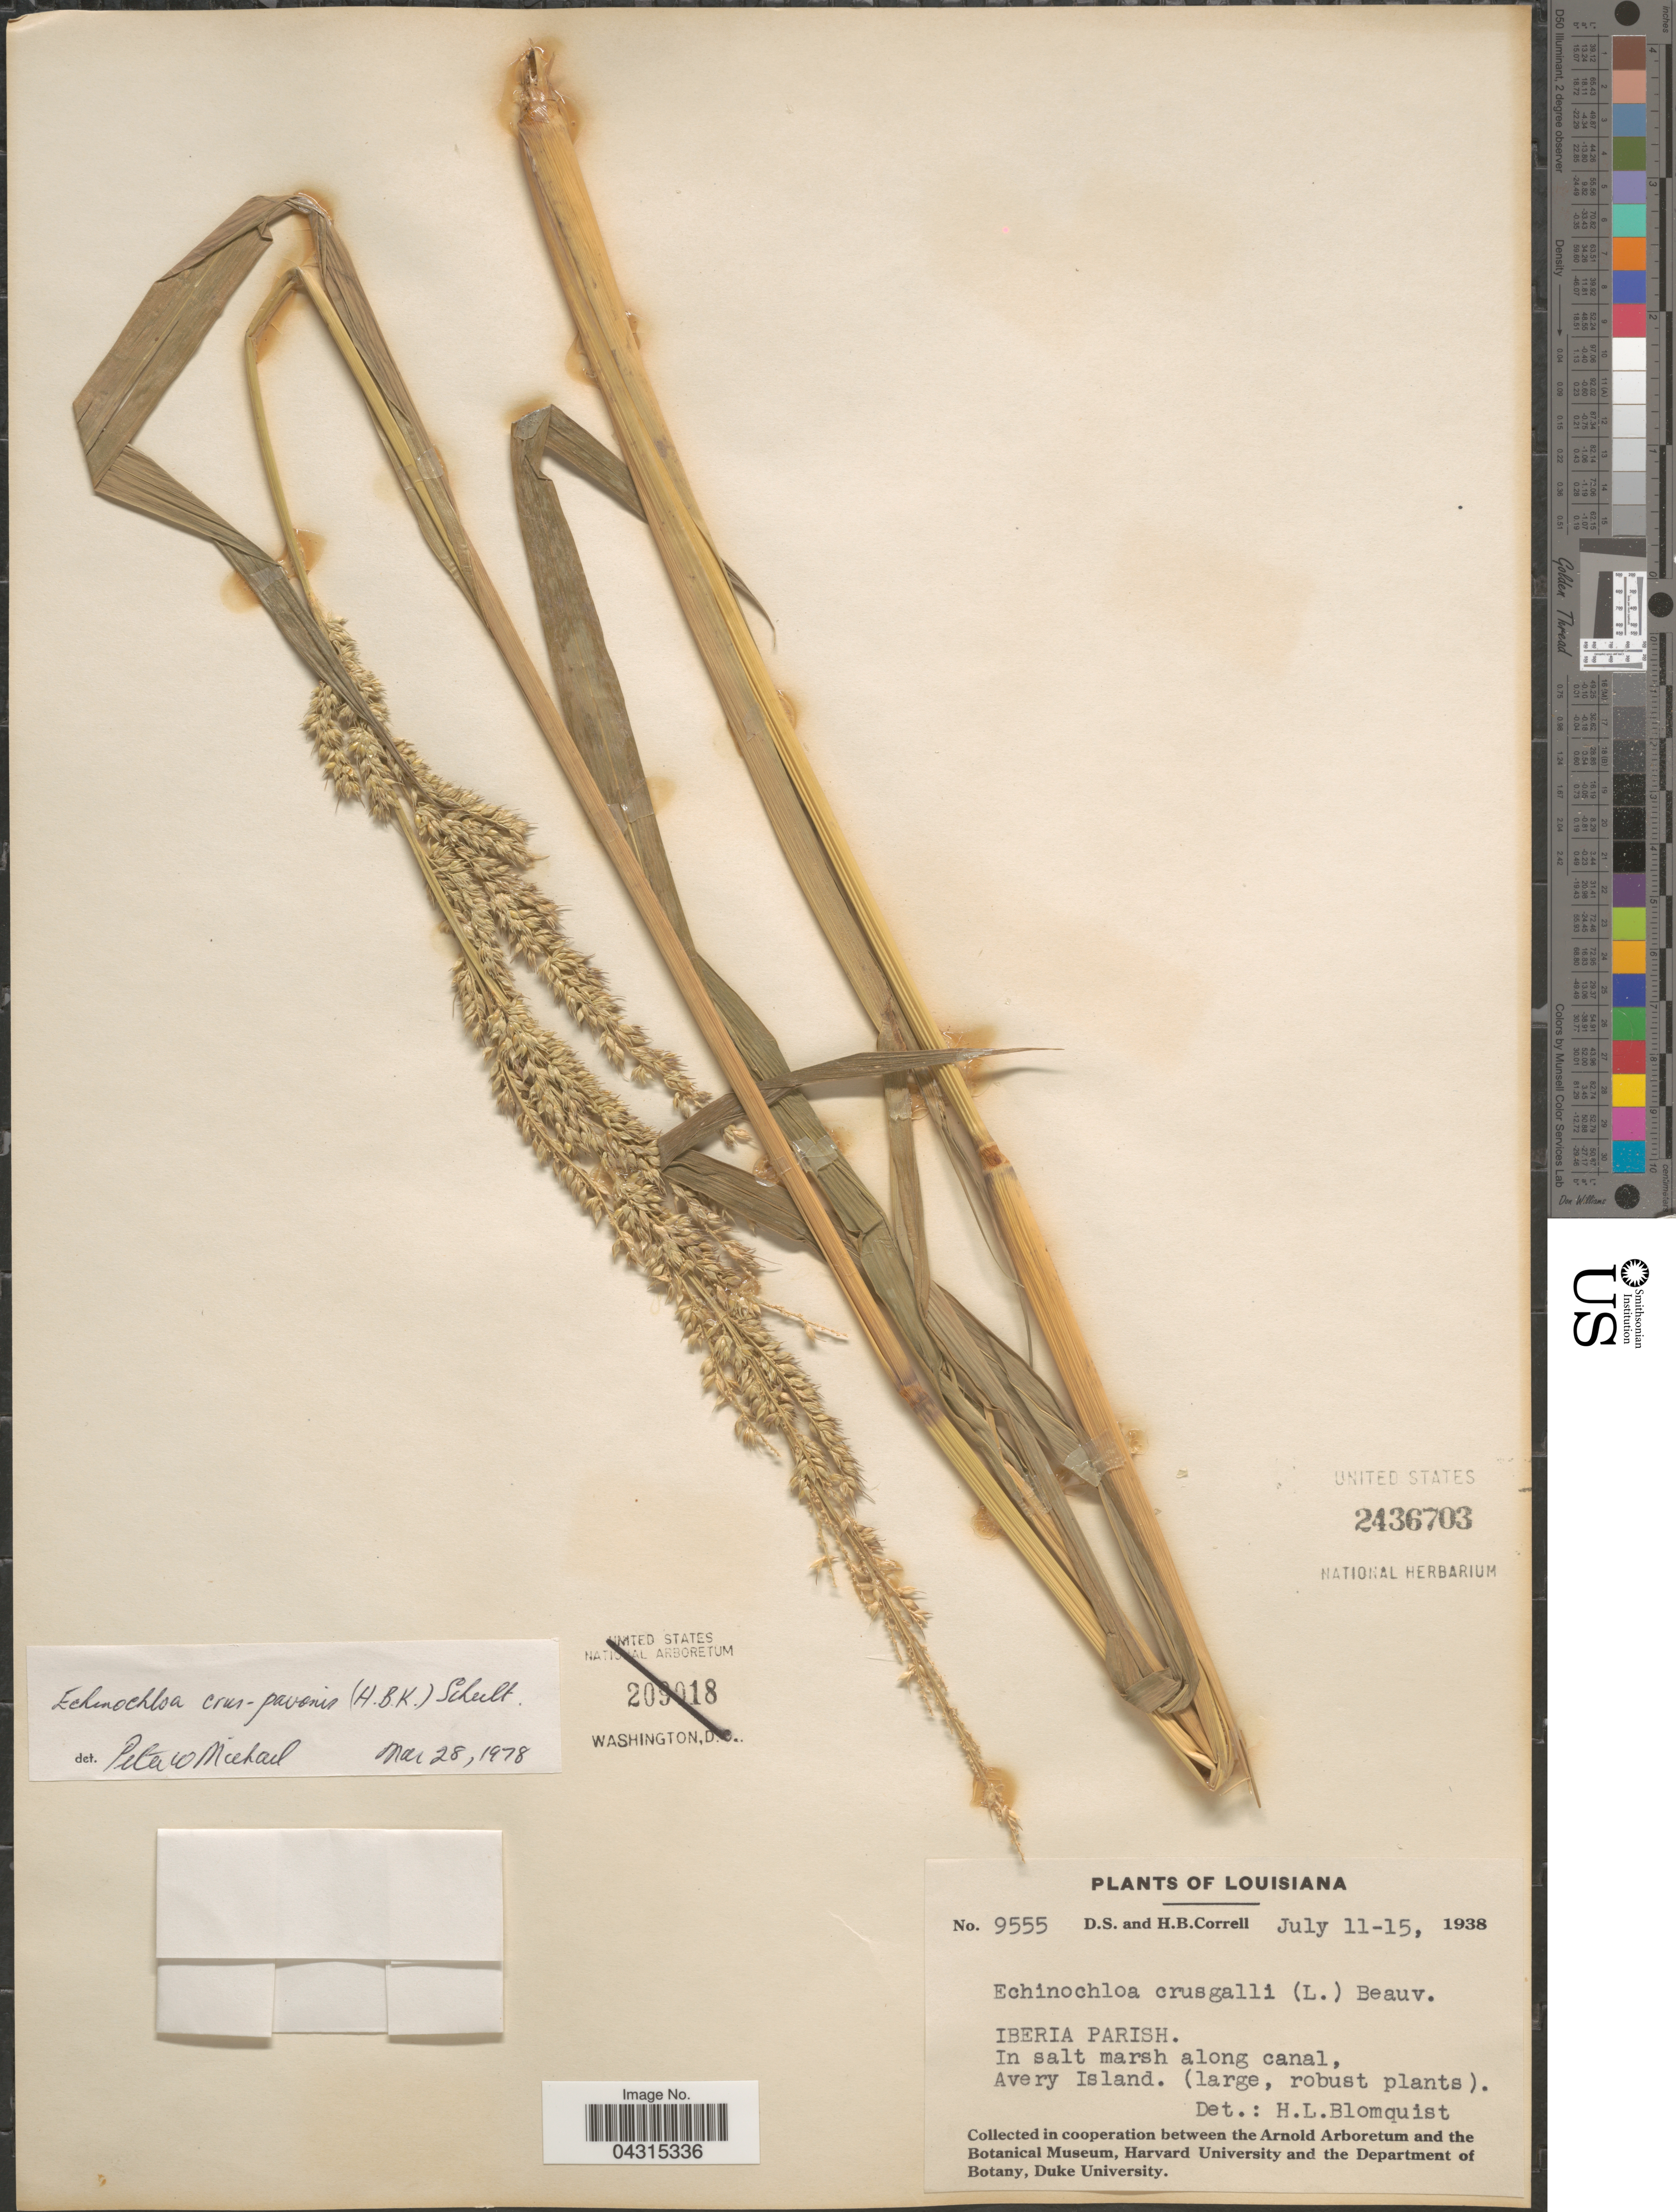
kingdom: Plantae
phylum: Tracheophyta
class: Liliopsida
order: Poales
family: Poaceae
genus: Echinochloa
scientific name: Echinochloa crus-pavonis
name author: (Kunth) Schult.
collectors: D. S. Correll & H. Correll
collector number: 9555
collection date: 1938-07-11/1938-07-15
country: United States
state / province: Louisiana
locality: Iberia Parish. In salt marsh along canal, Avery Island.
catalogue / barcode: US 2436703